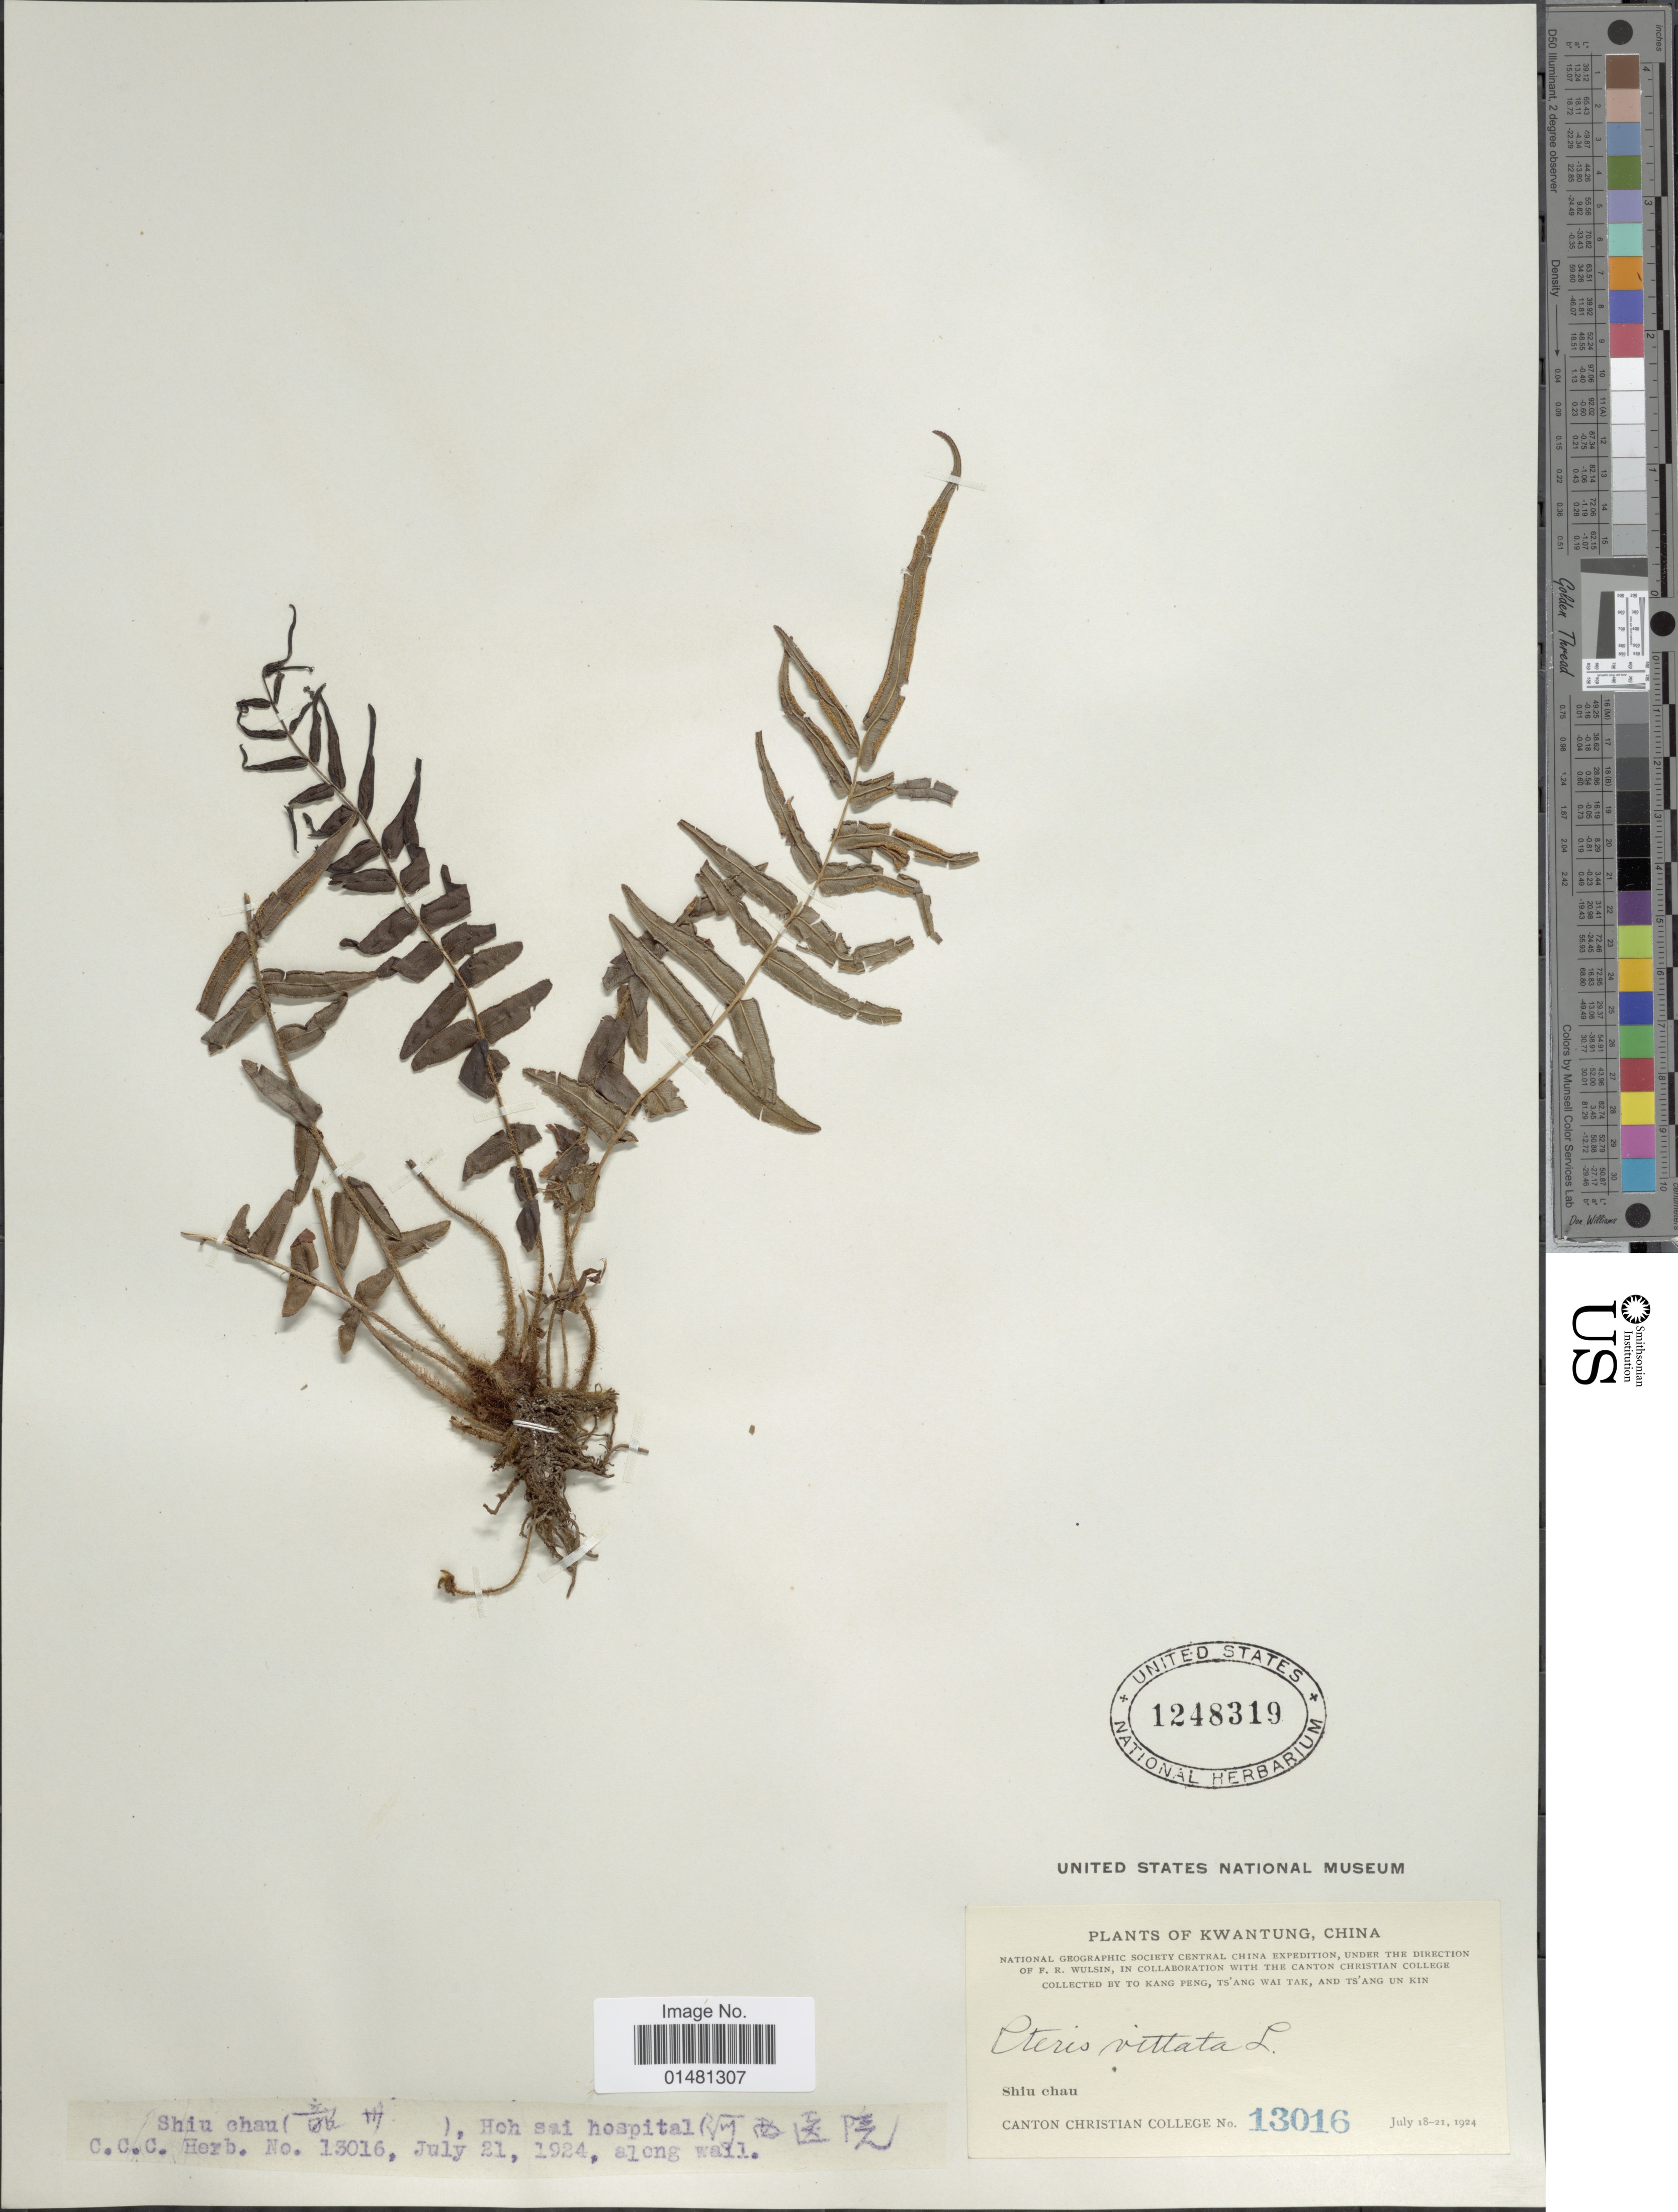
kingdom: Plantae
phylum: Tracheophyta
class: Polypodiopsida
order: Polypodiales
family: Pteridaceae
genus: Pteris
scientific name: Pteris vittata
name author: L.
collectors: Canton Christian College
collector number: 13016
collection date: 1924-07-18/1924-07-21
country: China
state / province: Guangdong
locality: Kwangtung, Shiu chau (X), Hih sai hospital (X)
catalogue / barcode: US 1248319